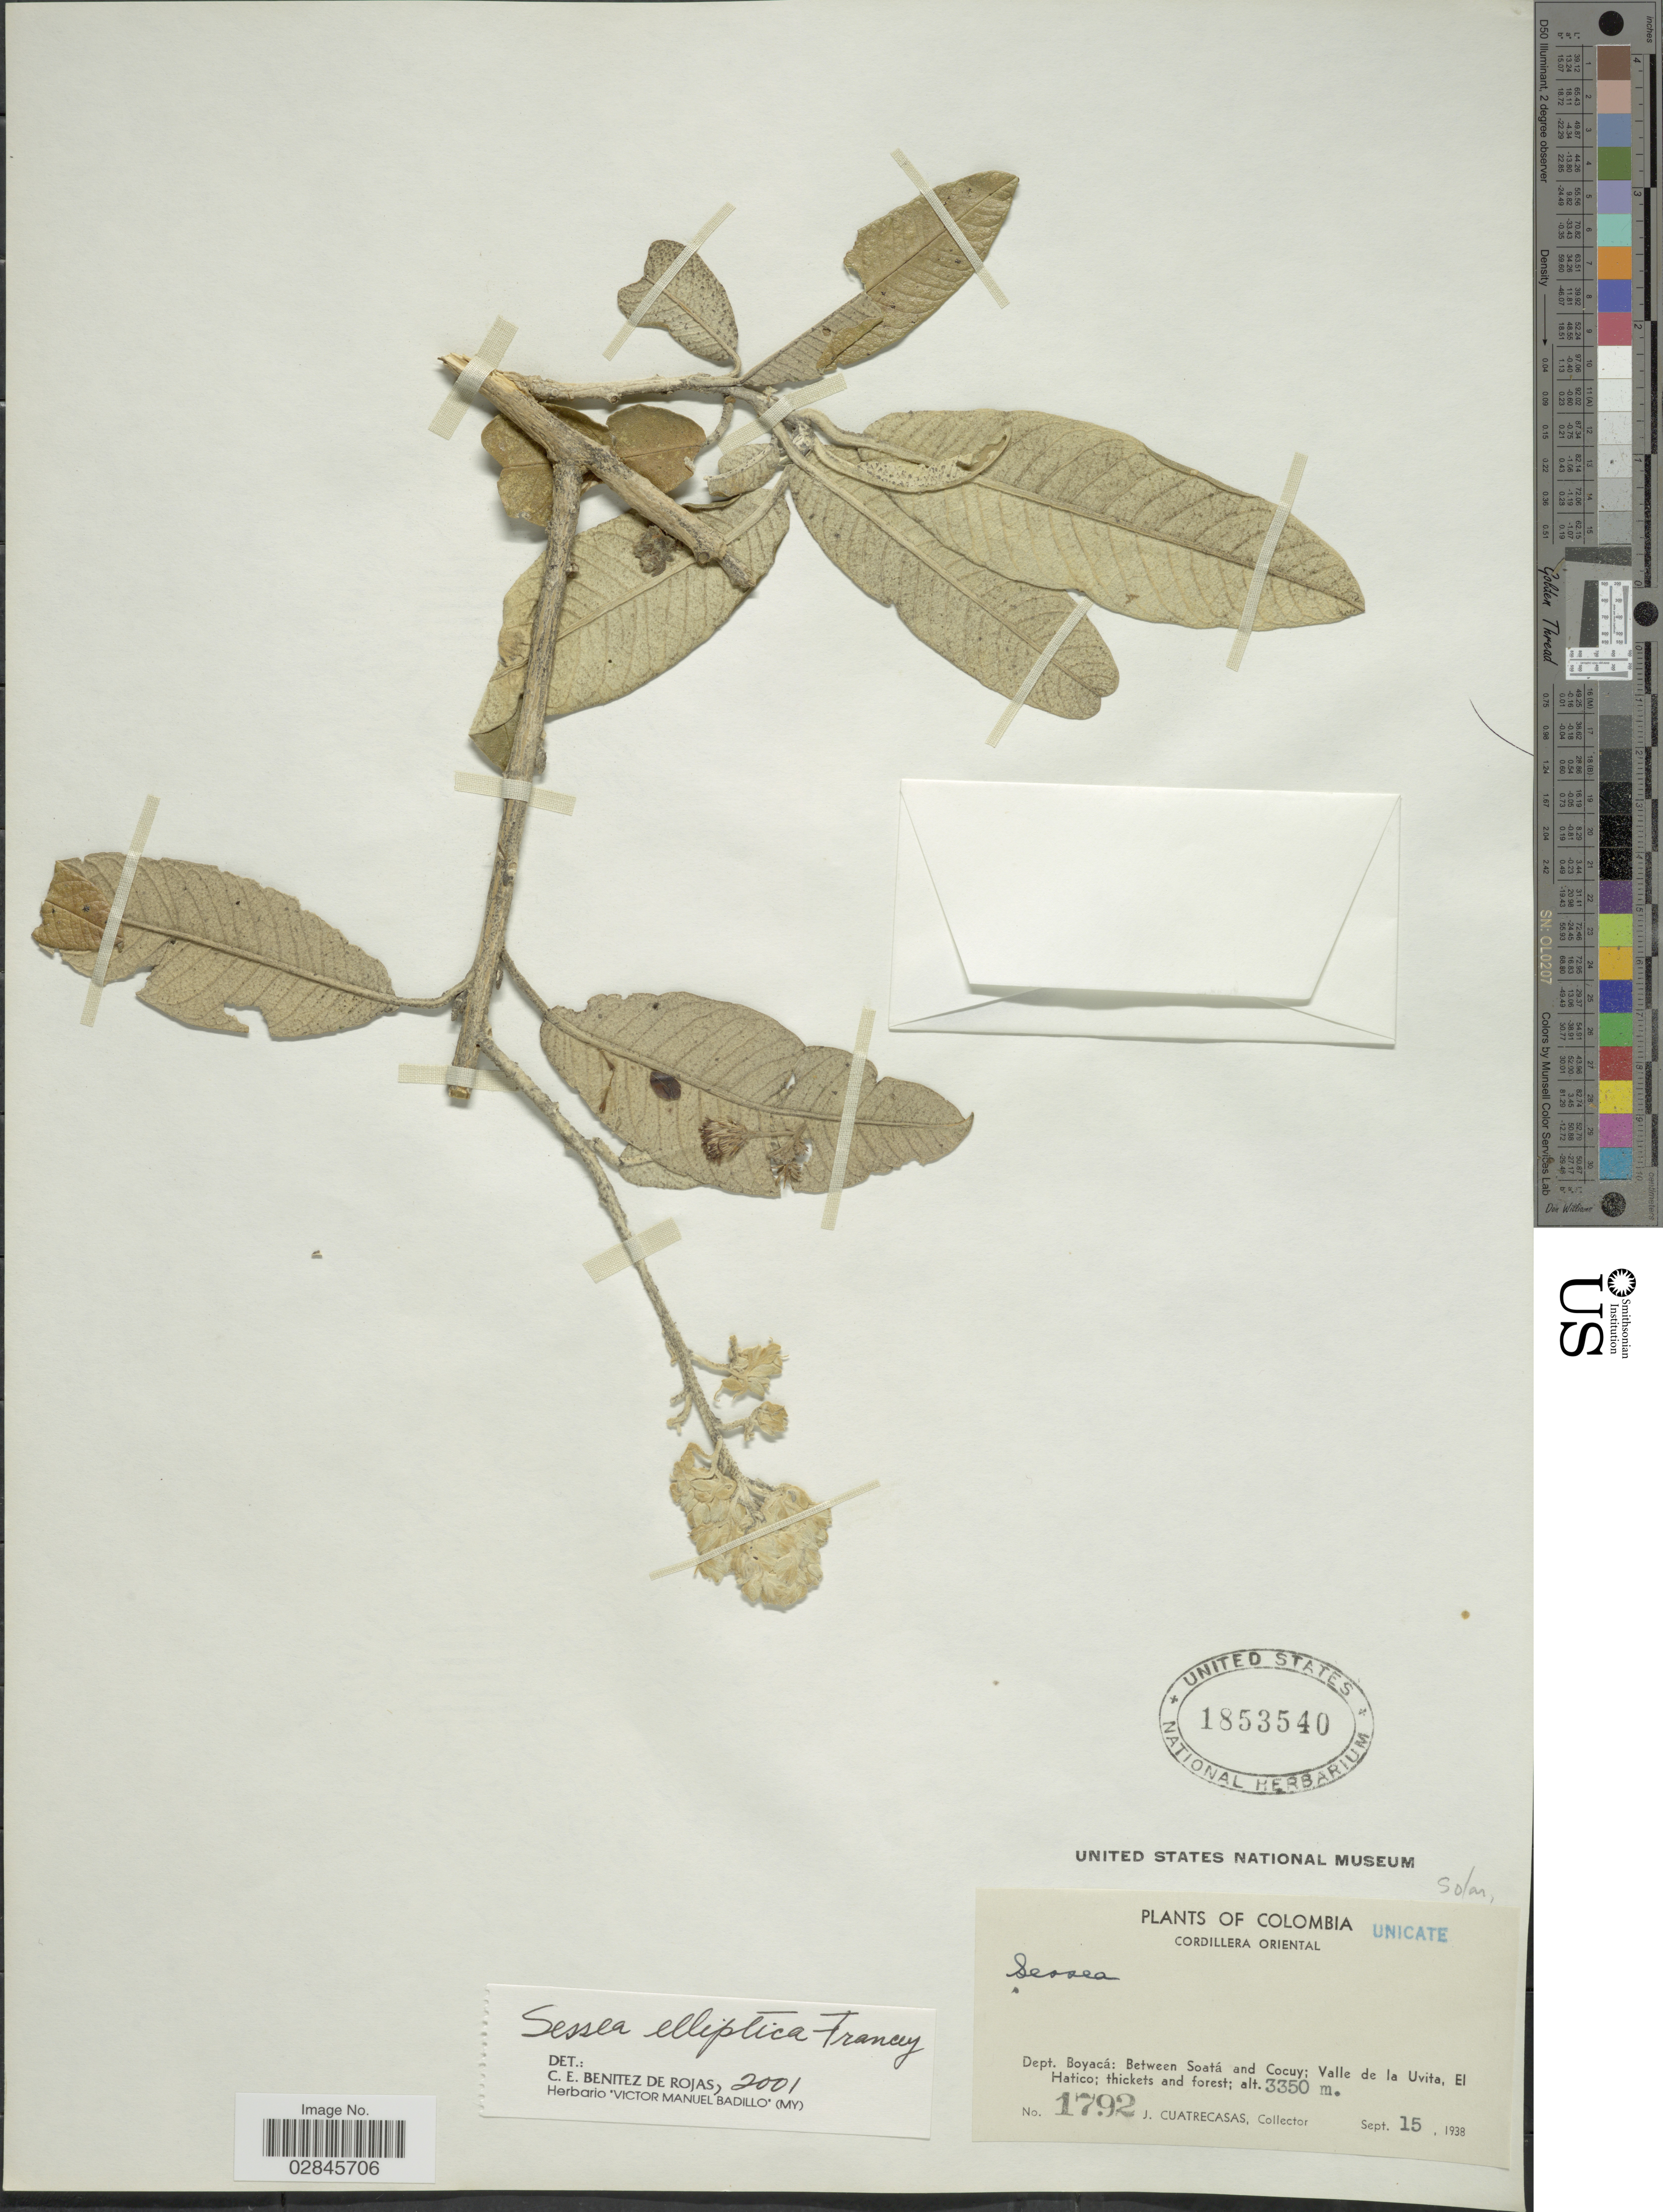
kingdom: Plantae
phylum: Tracheophyta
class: Magnoliopsida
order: Solanales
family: Solanaceae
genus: Sessea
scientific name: Sessea elliptica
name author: Francey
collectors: J. Cuatrecasas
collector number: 1792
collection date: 1938-09-15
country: Colombia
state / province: Boyacá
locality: Cordillera Oriental. Dept. Boyacá: Between Soatá and Cocuy; Valle de la Uvita, El Hatico.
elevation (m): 3350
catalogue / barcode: US 1853540